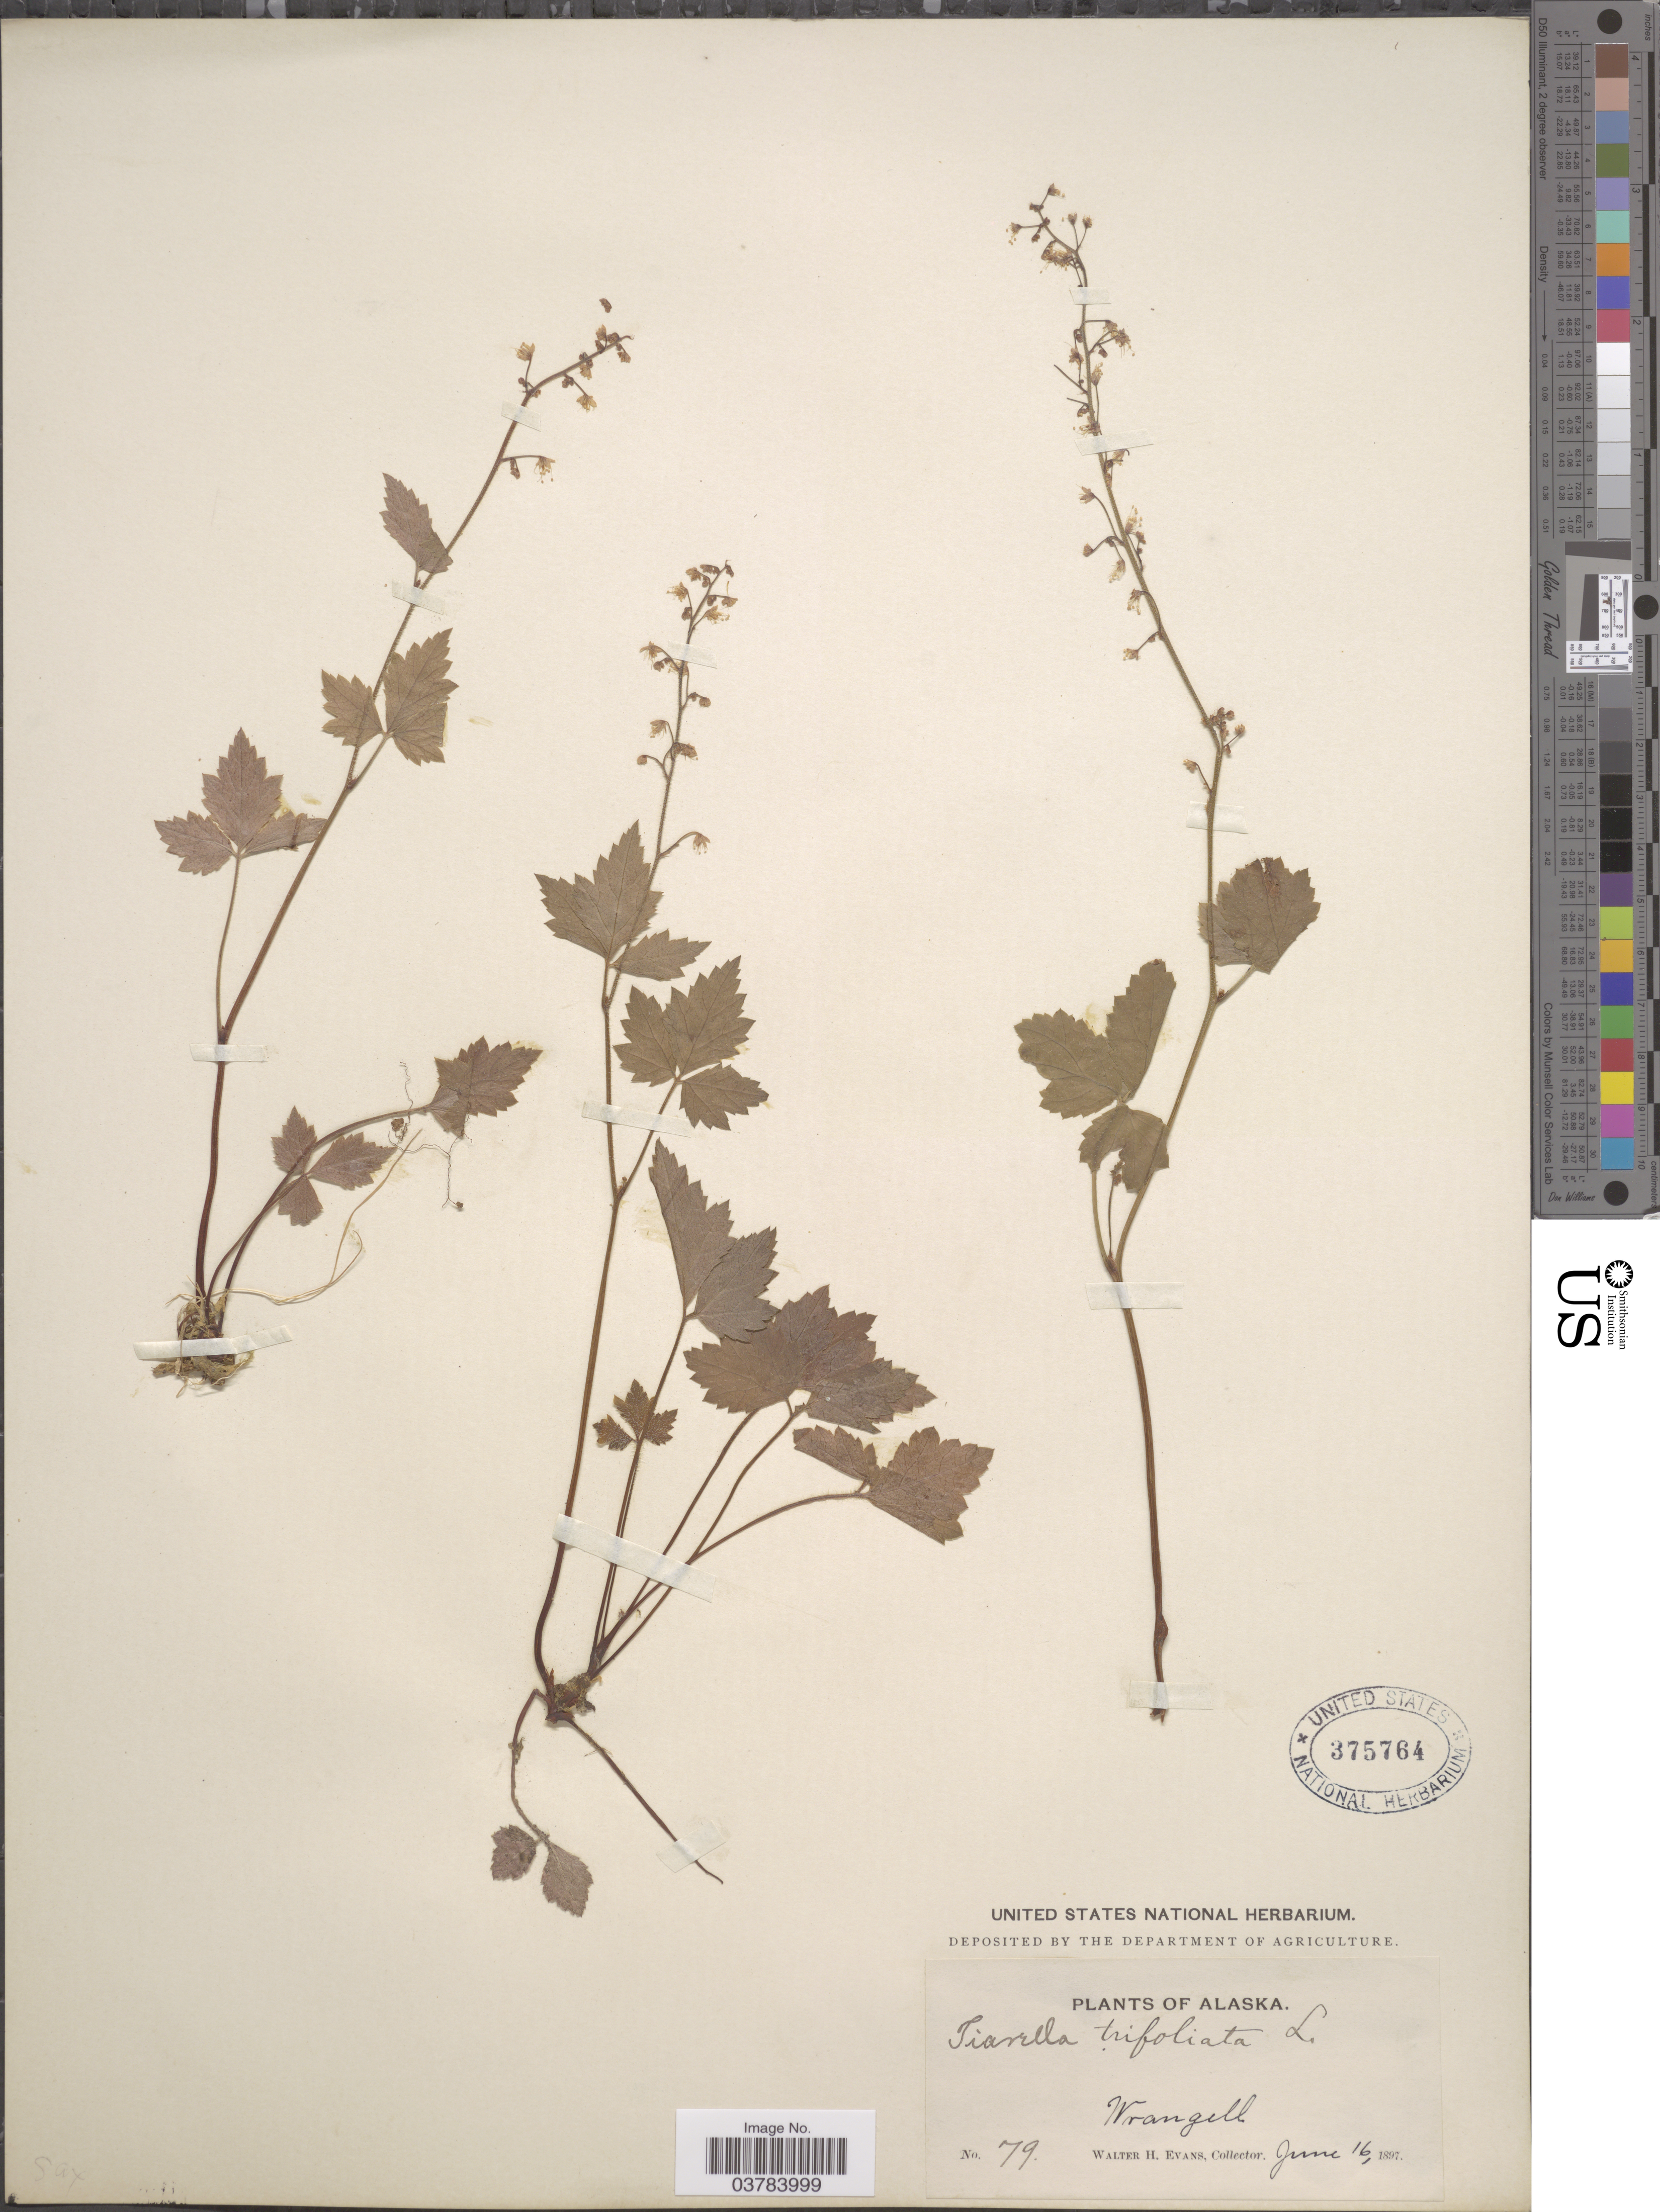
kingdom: Plantae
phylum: Tracheophyta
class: Magnoliopsida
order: Saxifragales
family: Saxifragaceae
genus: Tiarella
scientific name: Tiarella trifoliata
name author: L.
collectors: W. H. Evans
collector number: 79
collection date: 1897-06-16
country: United States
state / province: Alaska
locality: Wrangell.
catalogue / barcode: US 375764